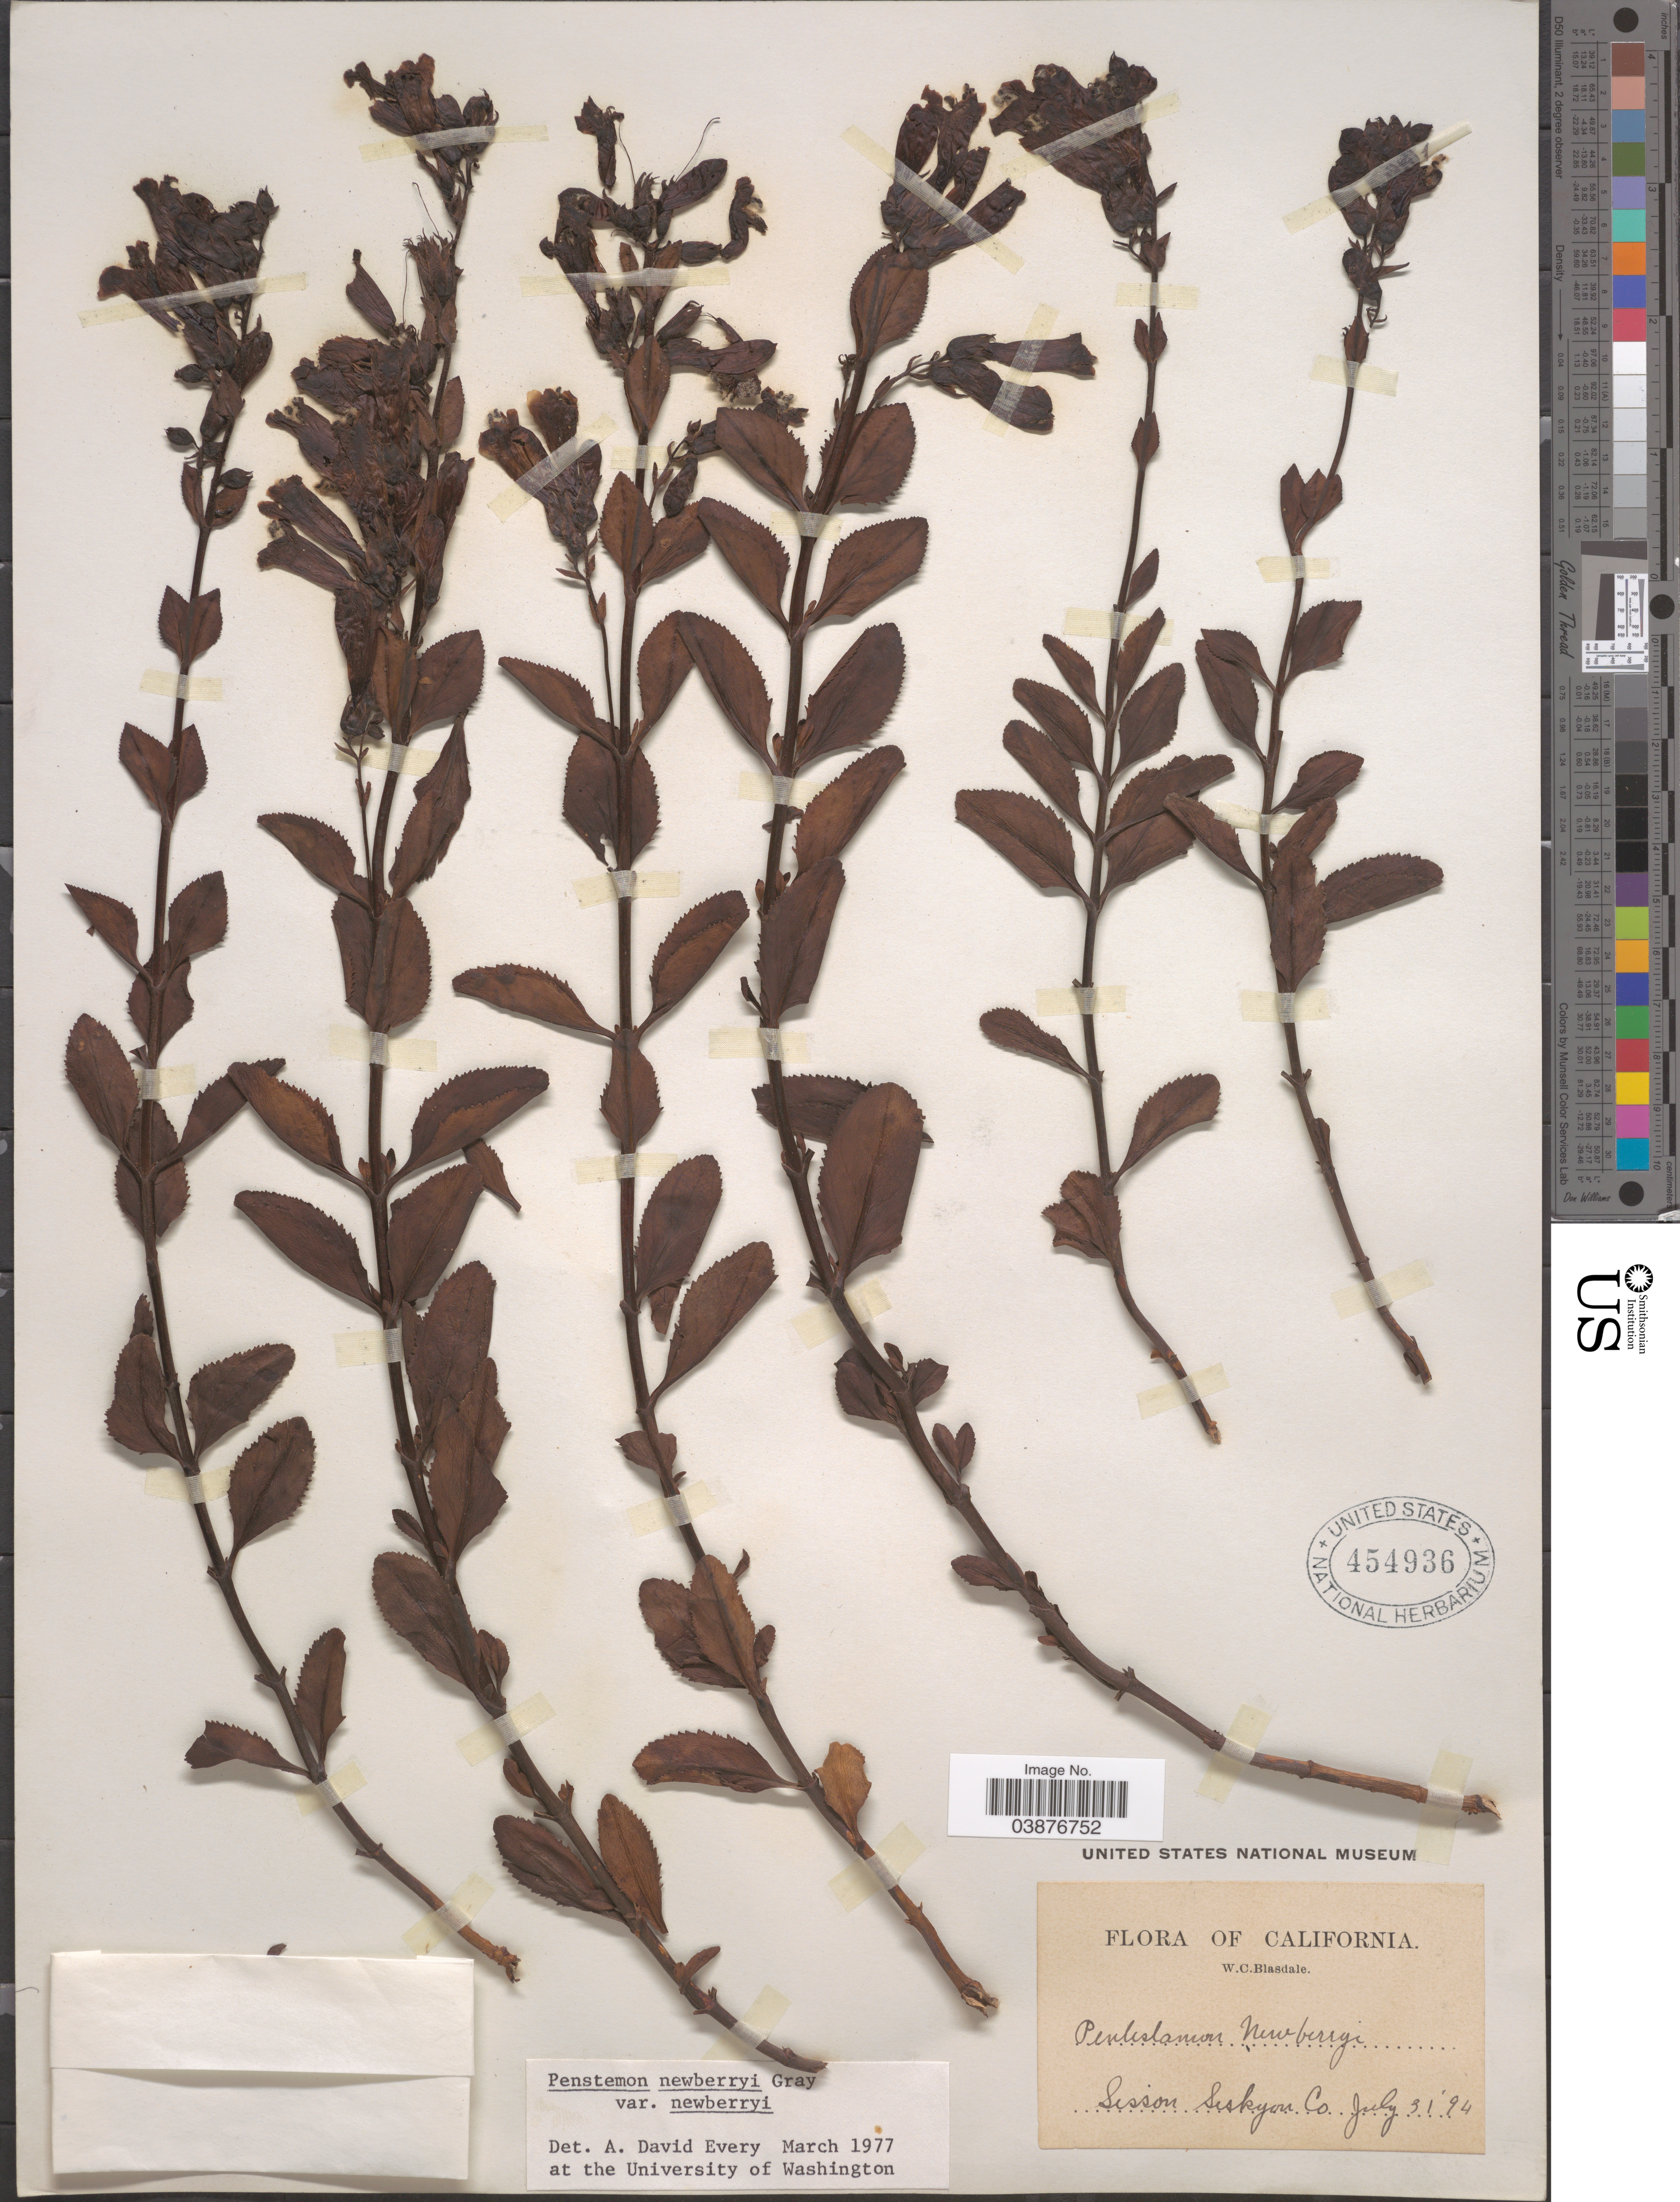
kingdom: Plantae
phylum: Tracheophyta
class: Magnoliopsida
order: Lamiales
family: Plantaginaceae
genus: Penstemon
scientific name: Penstemon newberryi var. newberryi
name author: A. Gray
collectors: W. Blasdale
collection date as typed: Transcribed d/m/y: 31/7/94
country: United States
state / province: California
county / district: Siskiyou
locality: Sisson Siskiyou Co.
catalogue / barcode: US 454936